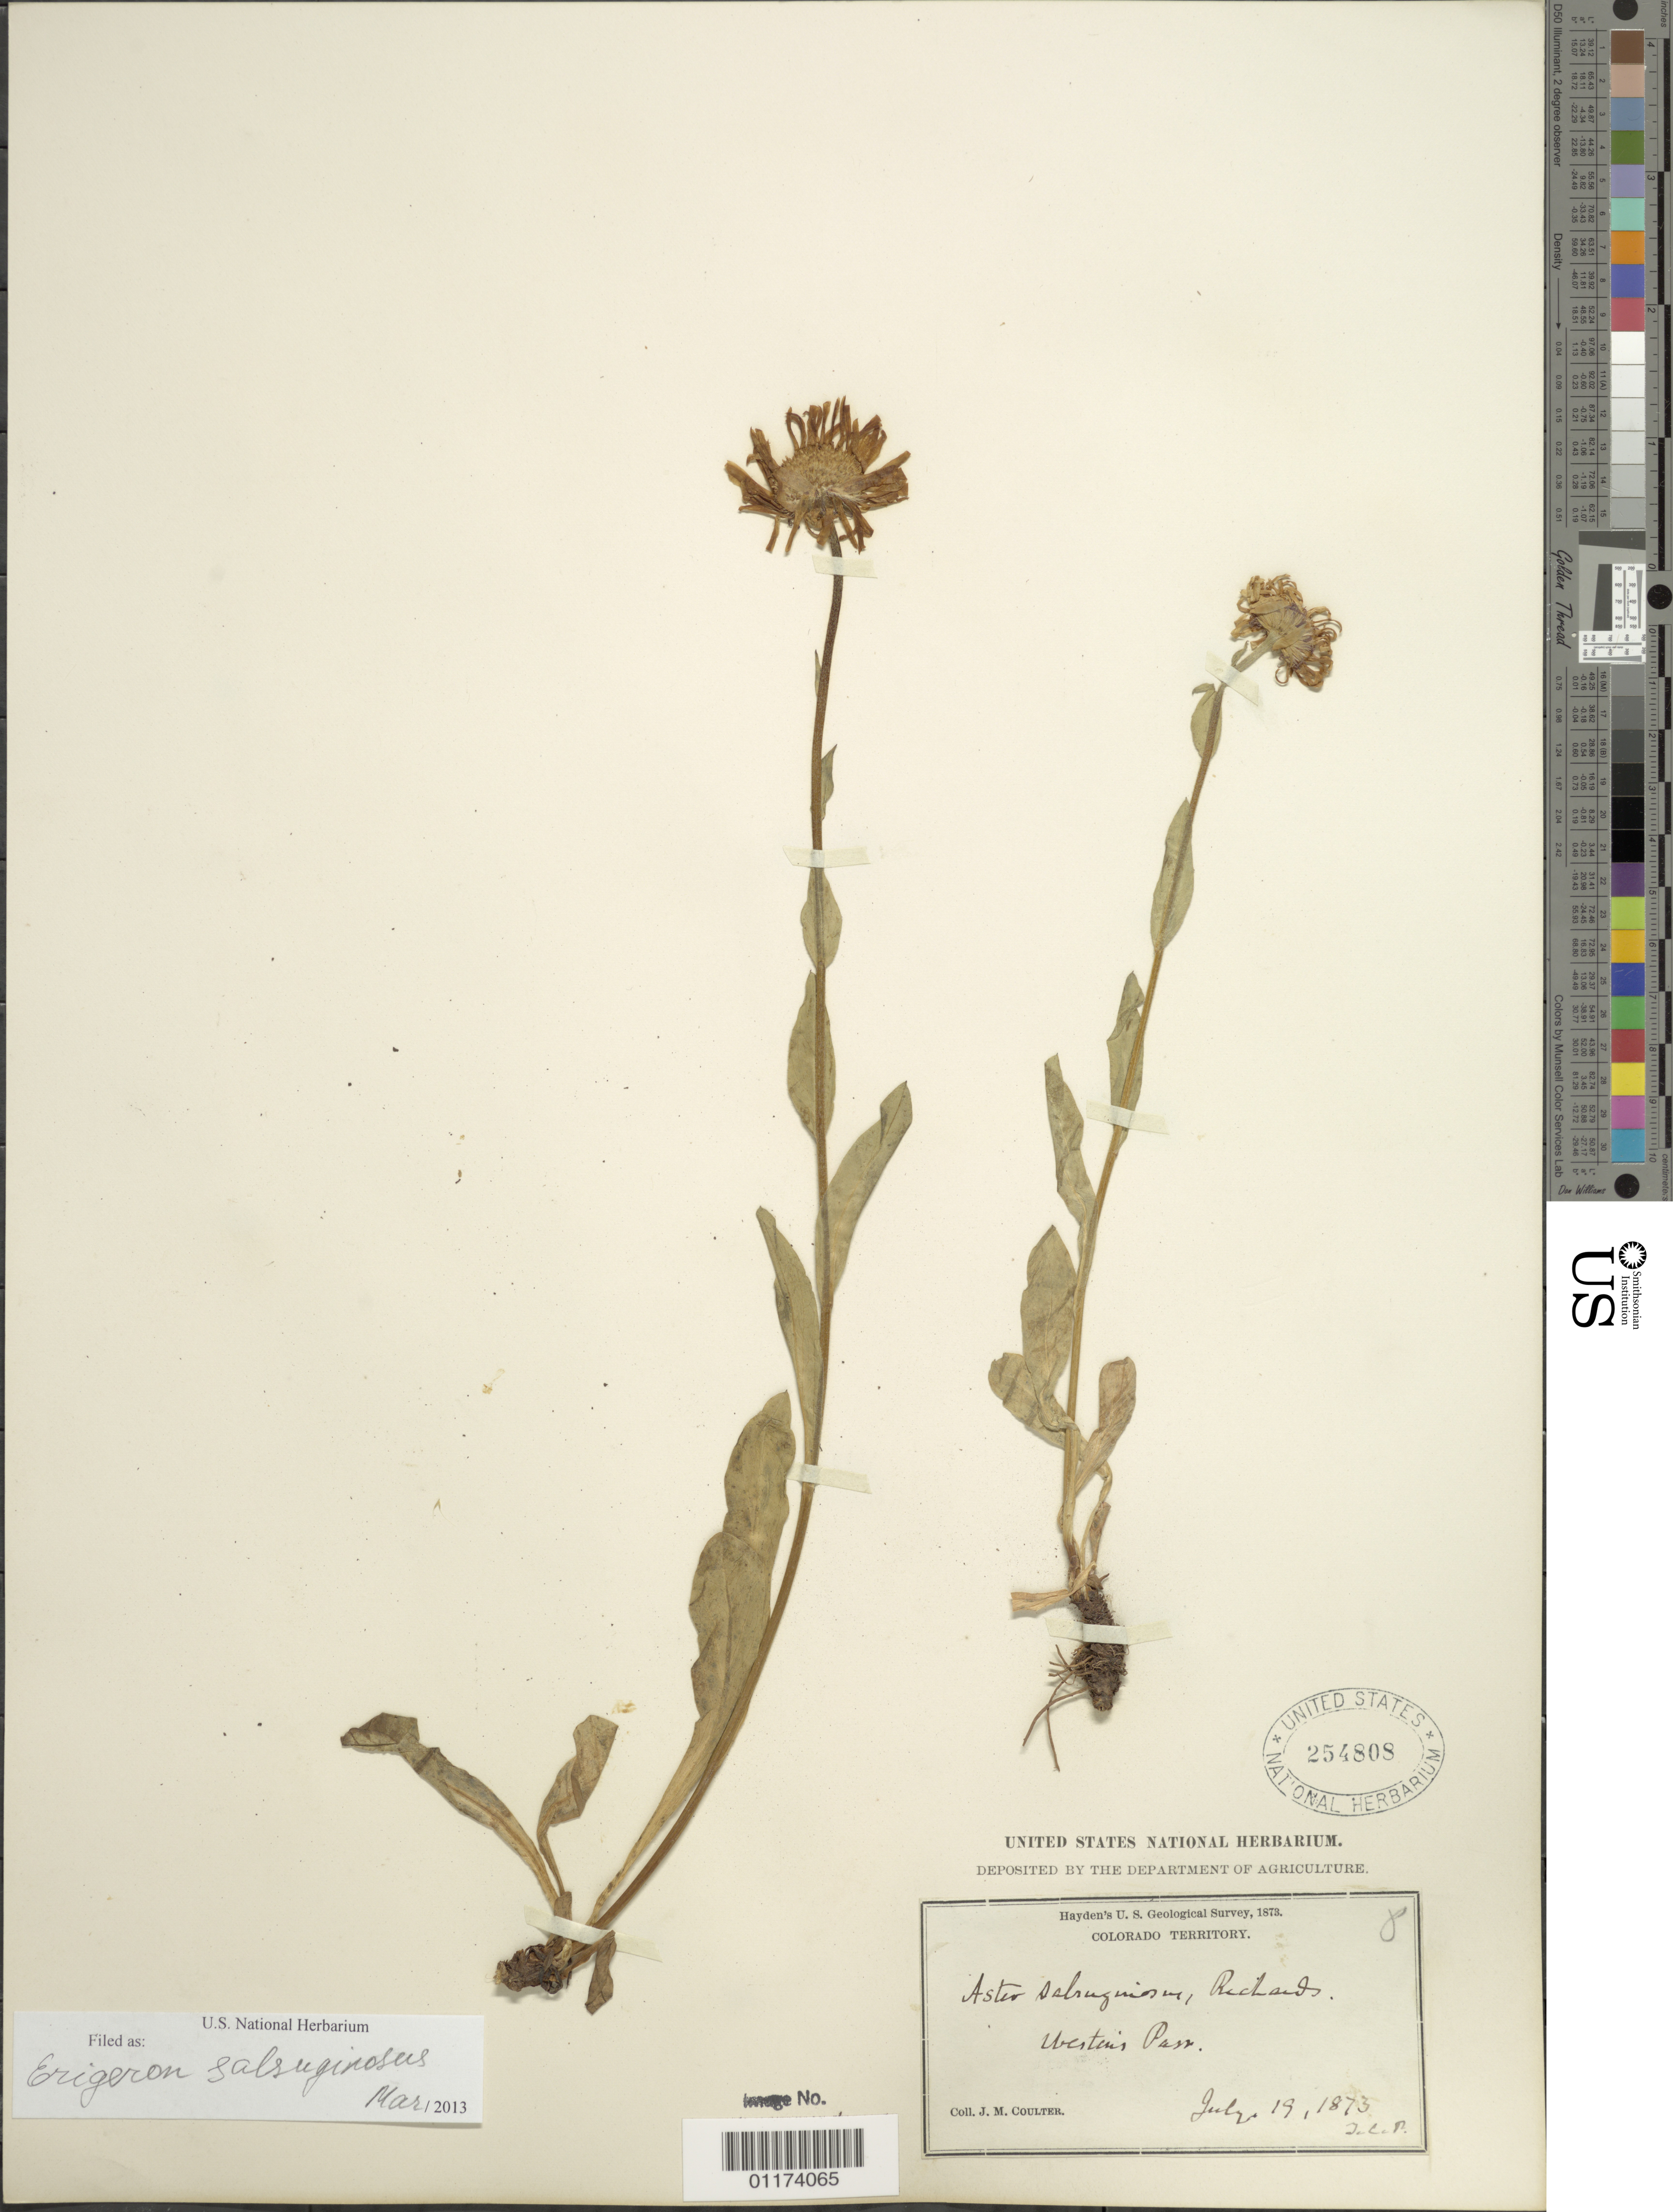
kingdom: Plantae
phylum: Tracheophyta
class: Magnoliopsida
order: Asterales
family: Asteraceae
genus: Erigeron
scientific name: Erigeron salsuginosus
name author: (Richardson ex R. Br.) A. Gray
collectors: J. M. Coulter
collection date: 1873-07-19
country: United States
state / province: Colorado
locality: Weston's Pass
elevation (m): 3353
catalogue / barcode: US 254808